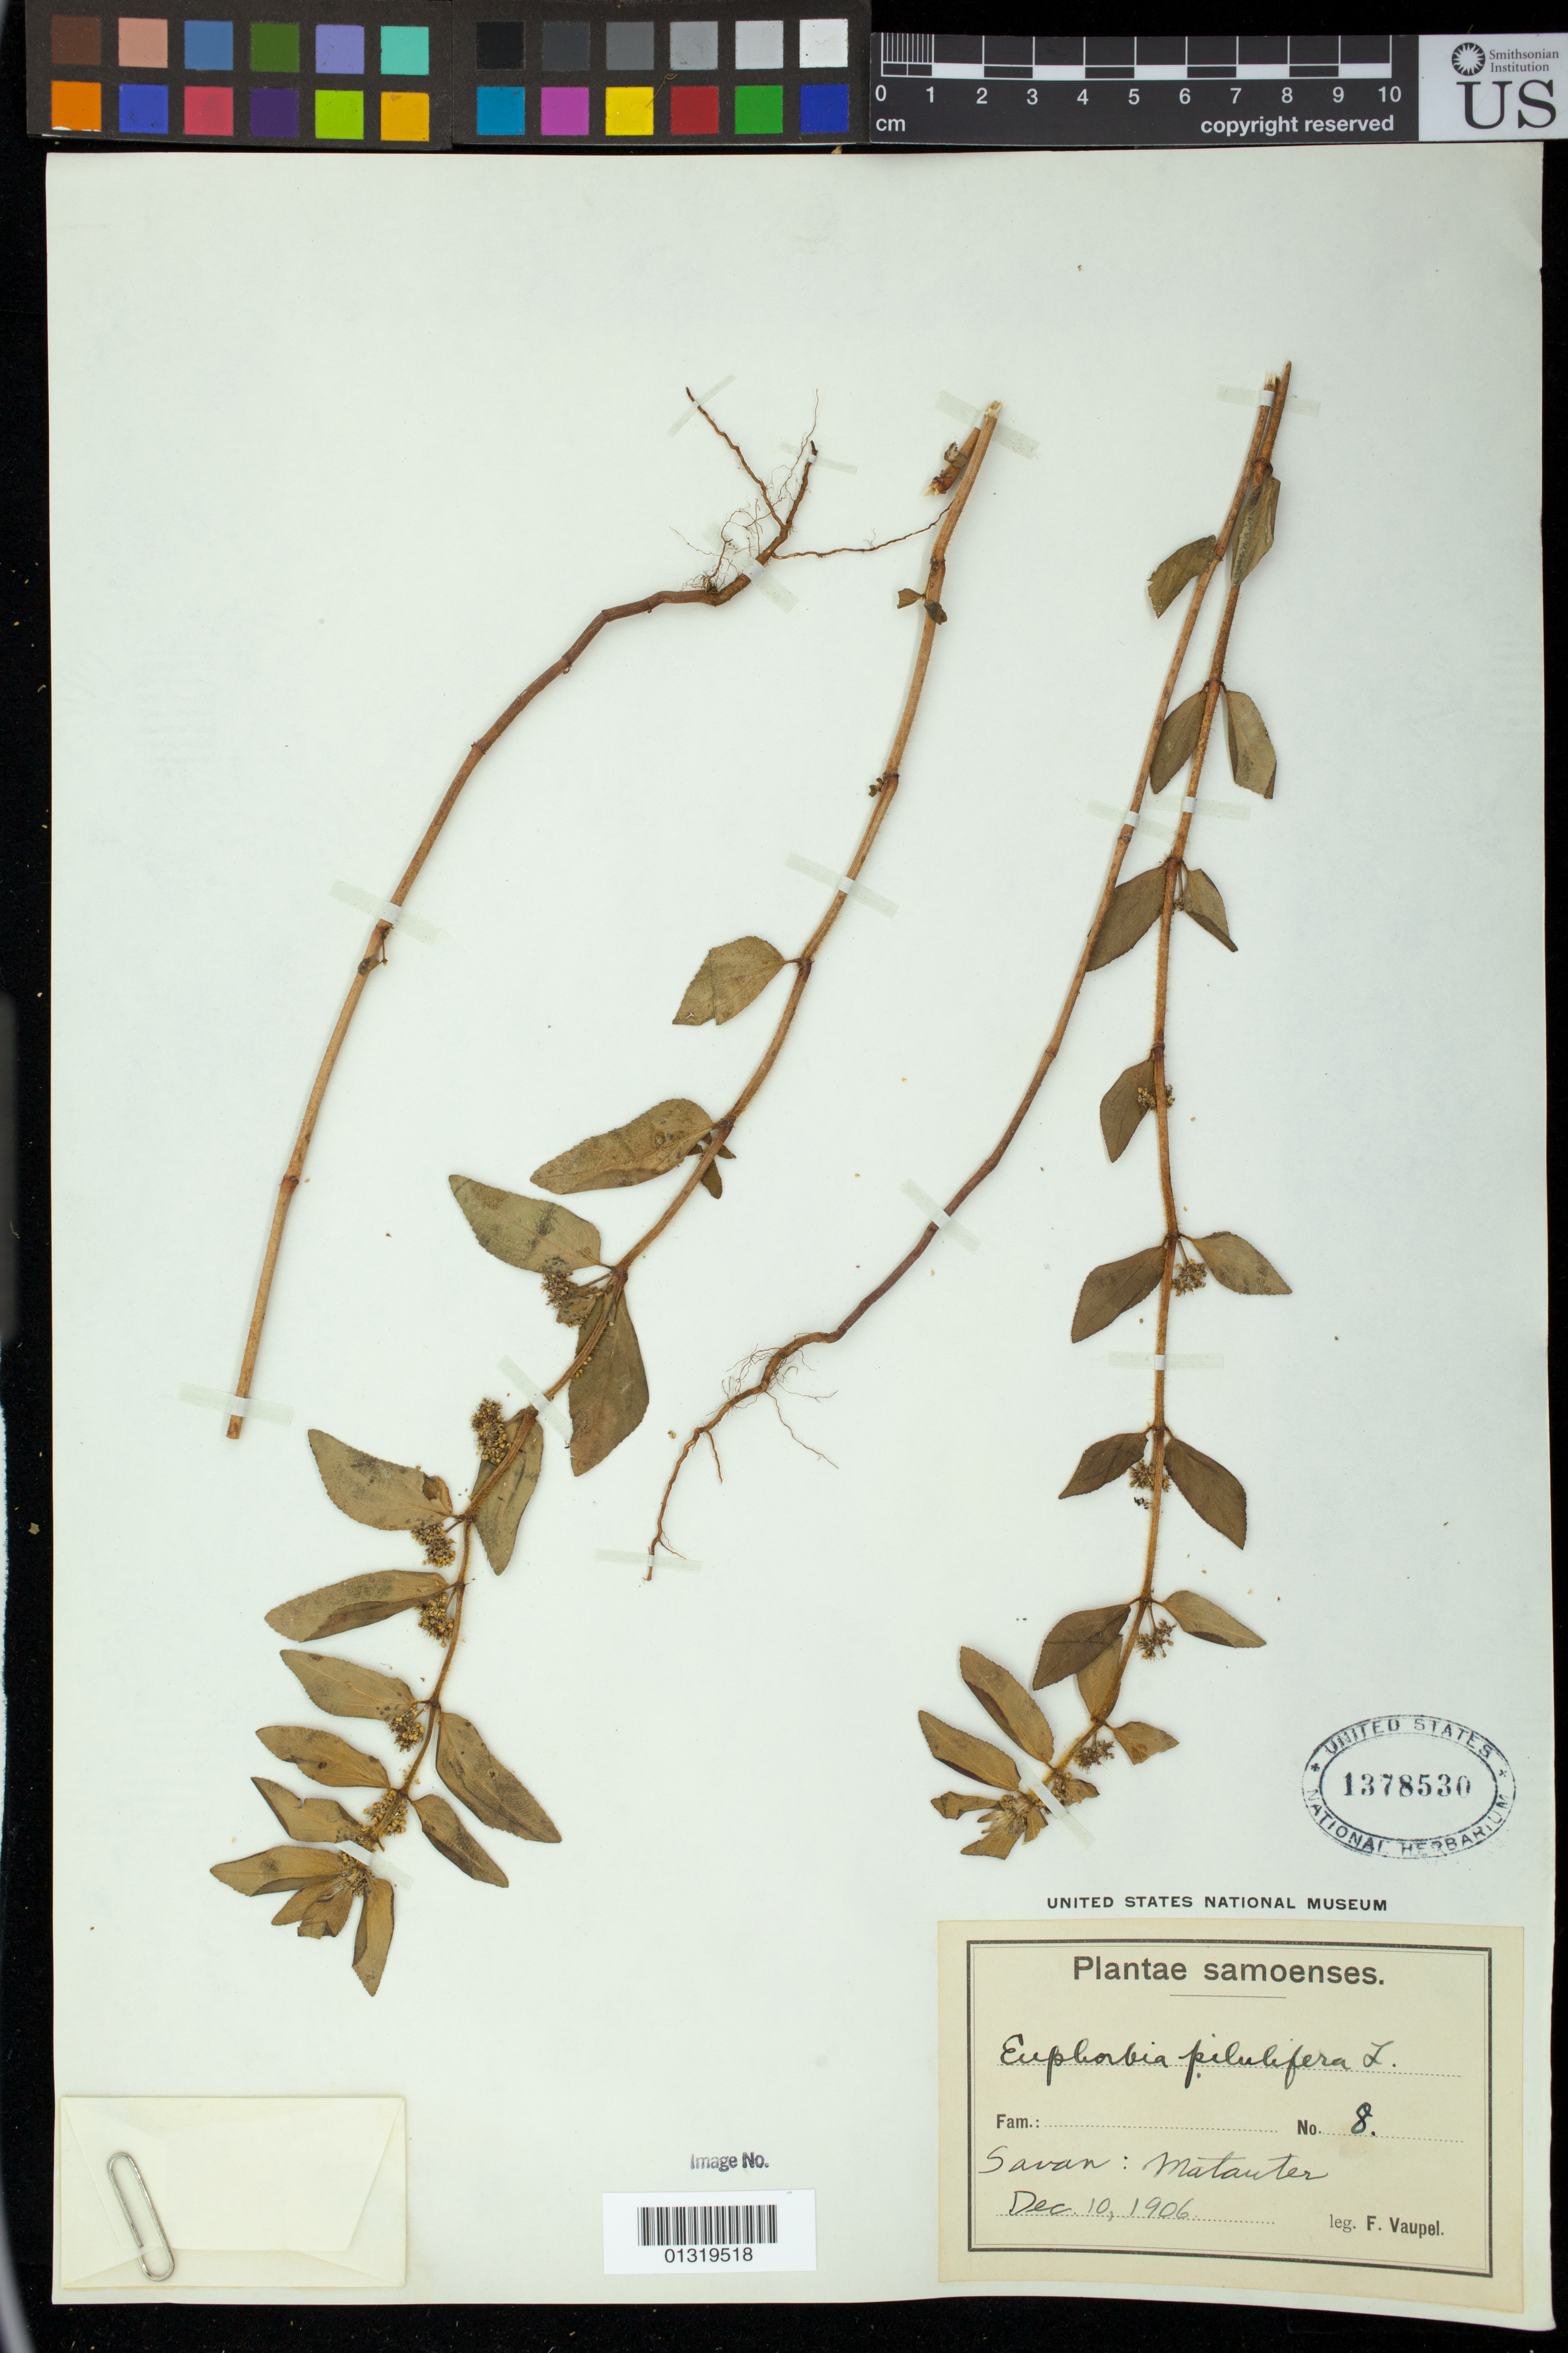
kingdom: Plantae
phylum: Tracheophyta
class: Magnoliopsida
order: Malpighiales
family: Euphorbiaceae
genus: Euphorbia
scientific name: Euphorbia hirta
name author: L.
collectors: F. Vaupel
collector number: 8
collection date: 1906-12-10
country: Samoa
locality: Savan [Savaii?]: Matauter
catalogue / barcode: US 1378530